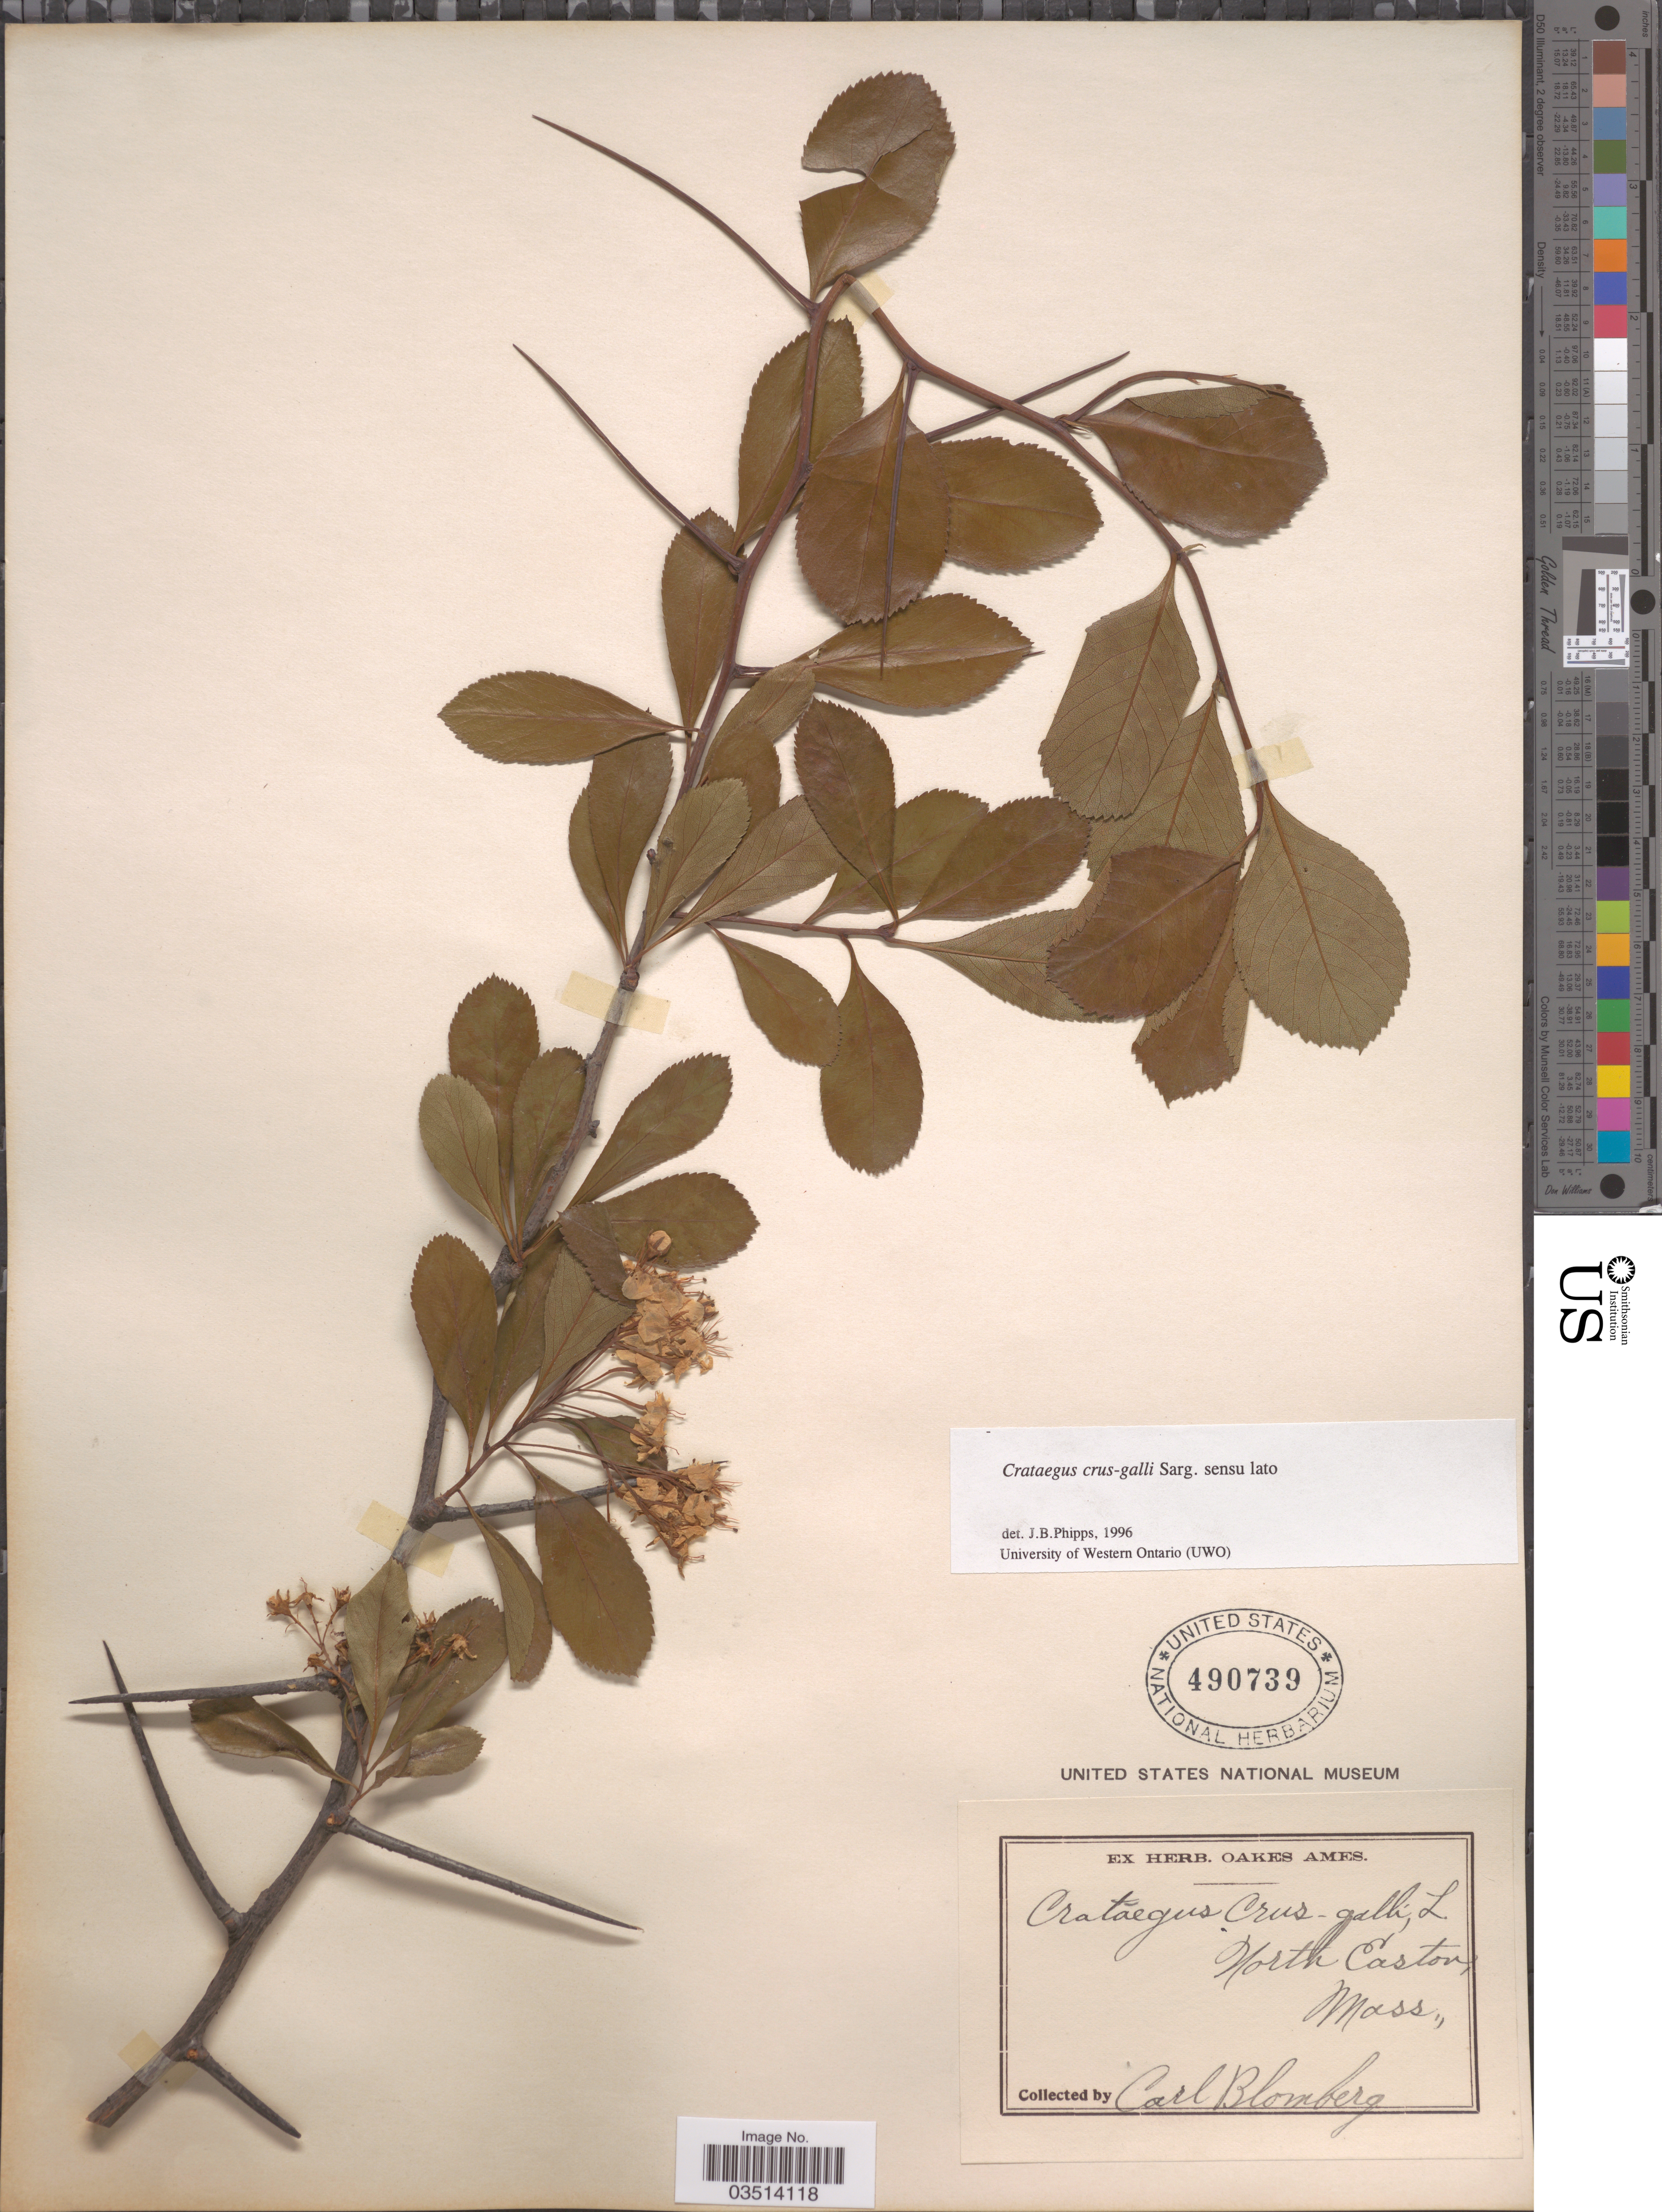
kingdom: Plantae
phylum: Tracheophyta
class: Magnoliopsida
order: Rosales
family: Rosaceae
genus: Crataegus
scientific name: Crataegus crus-galli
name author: L.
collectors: A. Blomberg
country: United States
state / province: Massachusetts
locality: North Easton.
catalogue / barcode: US 490739